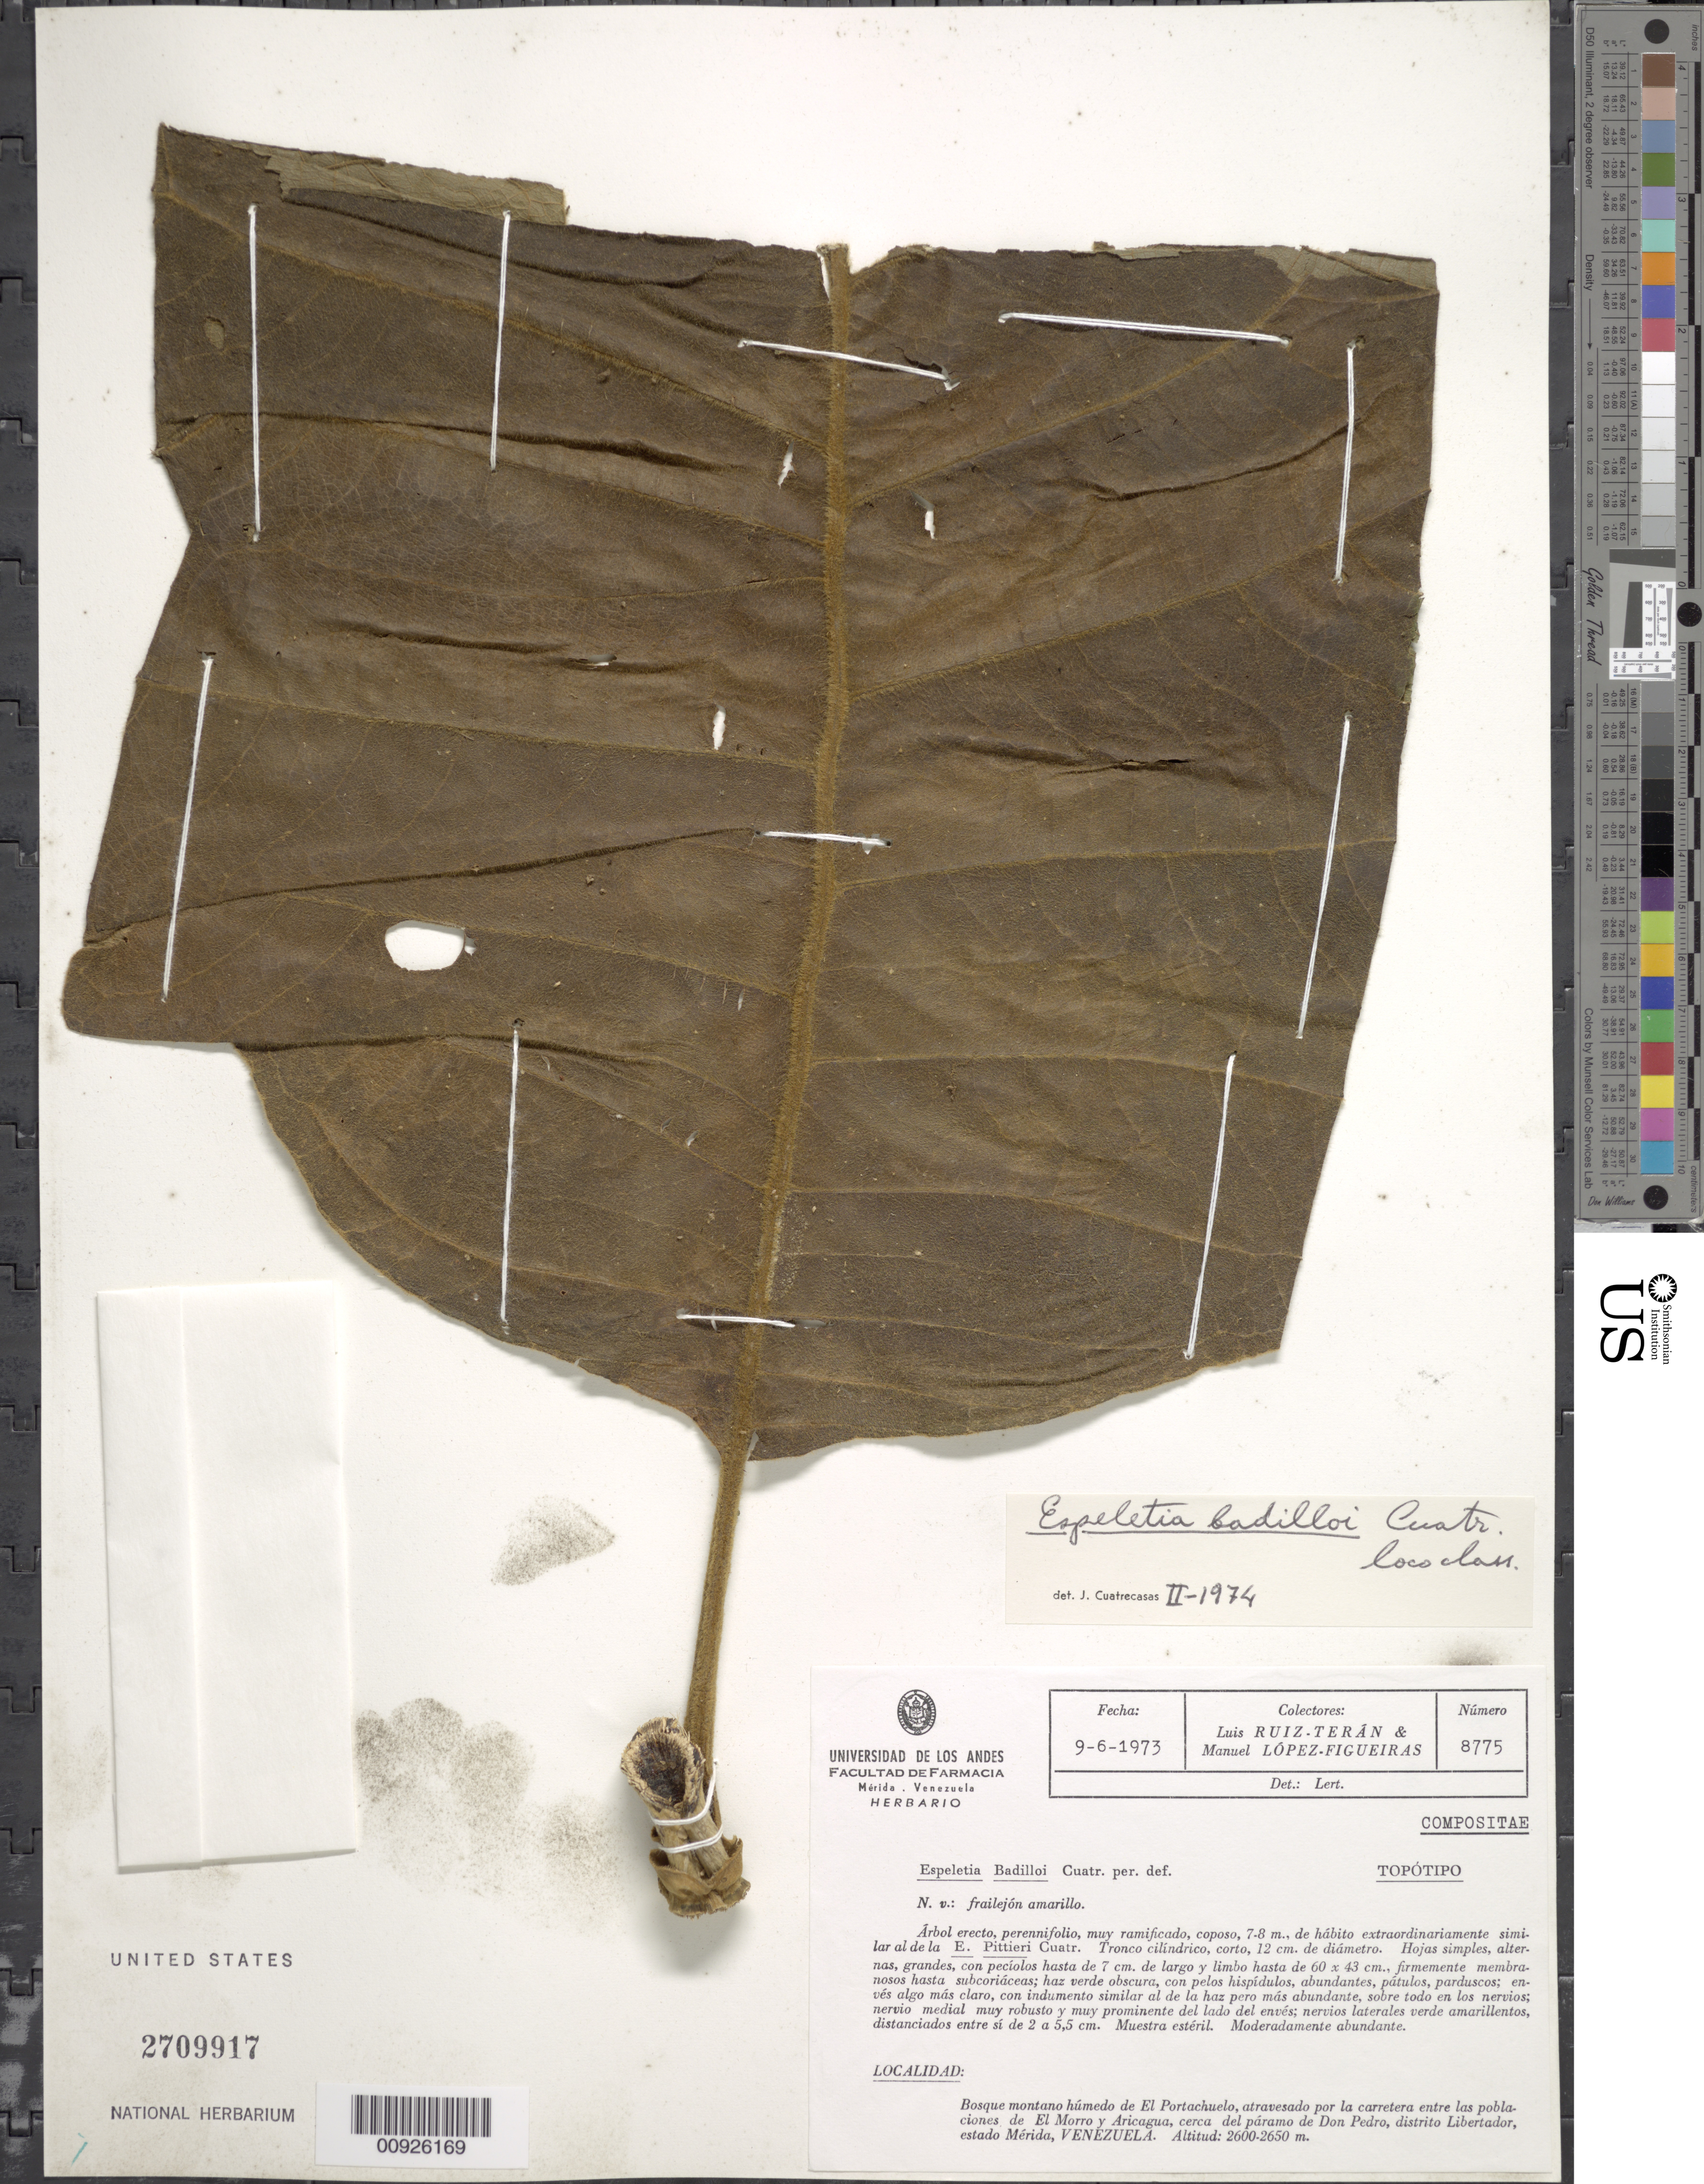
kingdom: Plantae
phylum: Tracheophyta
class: Magnoliopsida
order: Asterales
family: Asteraceae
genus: Carramboa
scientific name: Carramboa badilloi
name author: (Cuatrec.) Cuatrec.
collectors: L. Teran & M. López Figueiras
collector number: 8775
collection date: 1973-06-09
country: Venezuela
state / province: Mérida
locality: Bosque montano humedo de El Portachuelo, atravesado por la carretera entre las poblaciones de El Morro y Aricagua, cerca del paramo de Don Pedro, distrito Libertador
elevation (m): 2600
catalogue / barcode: US 2709917